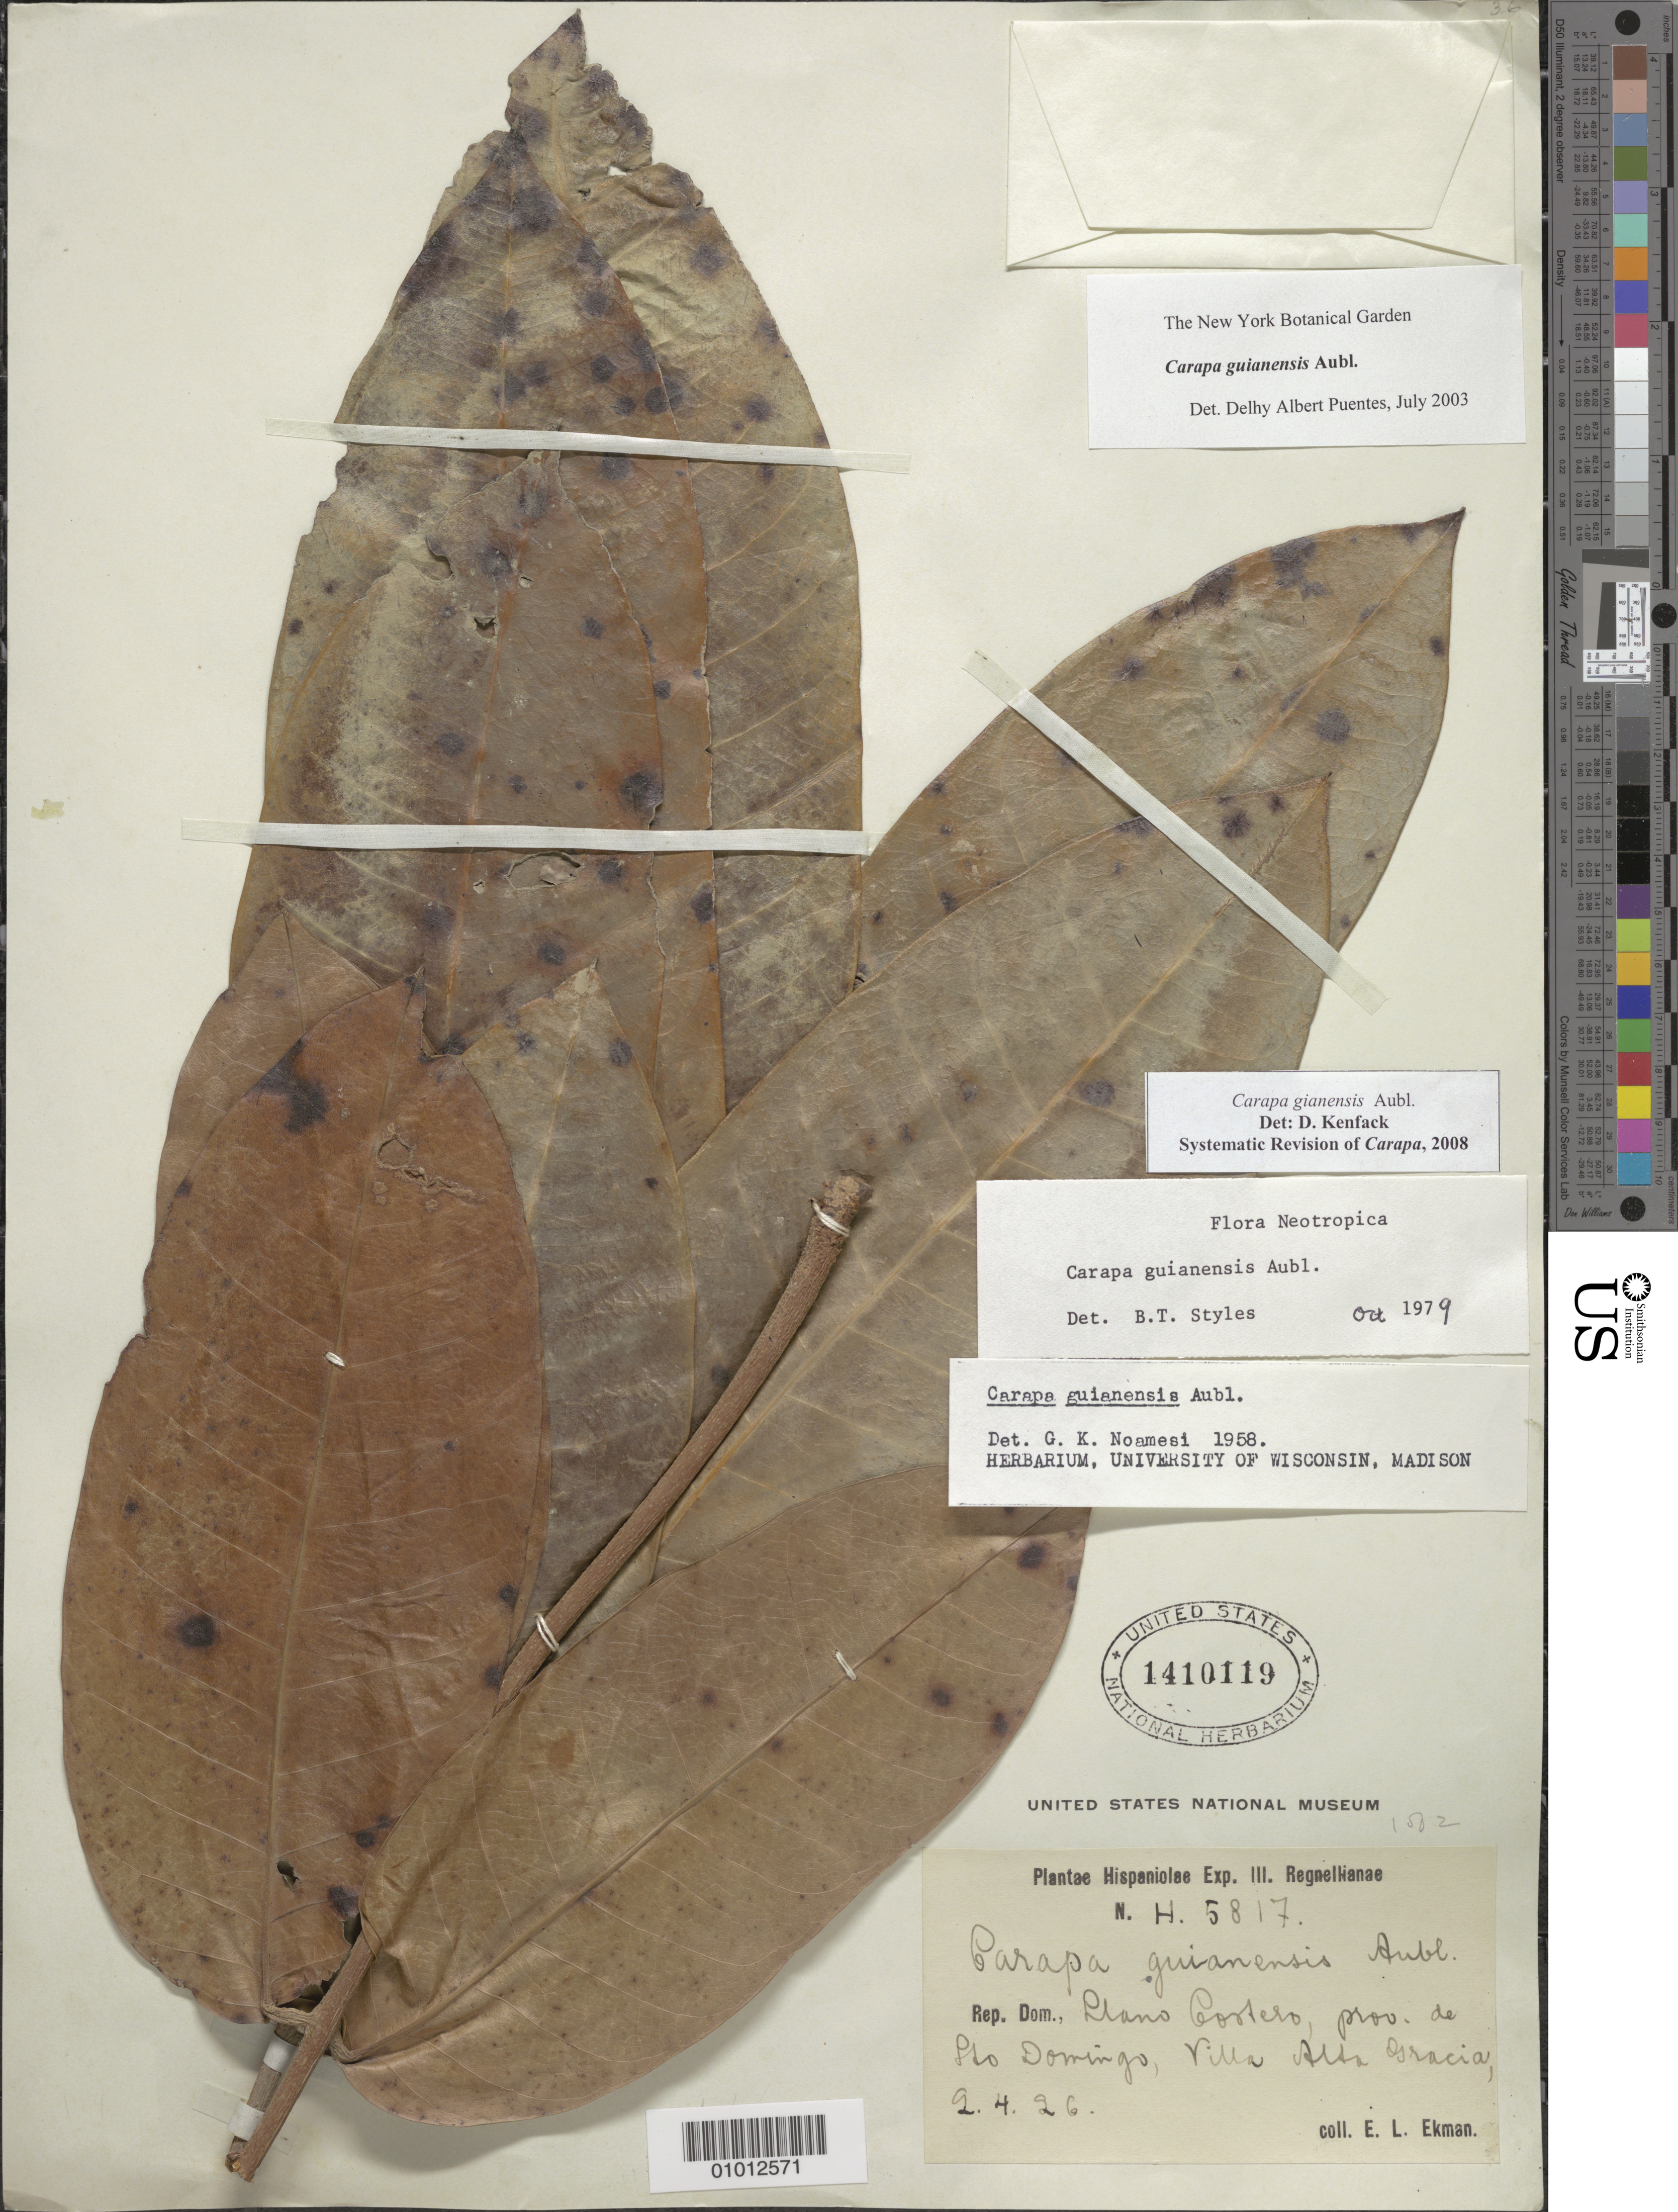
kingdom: Plantae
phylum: Tracheophyta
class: Magnoliopsida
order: Sapindales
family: Meliaceae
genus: Carapa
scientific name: Carapa guianensis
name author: Aubl.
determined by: Kenfack, D.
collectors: E. L. Ekman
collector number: H 5817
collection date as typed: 02 Apr 1926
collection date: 1926-04-02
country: Dominican Republic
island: Hispaniola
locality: Villa Alta Gracia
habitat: Llano costero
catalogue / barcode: US 1410119